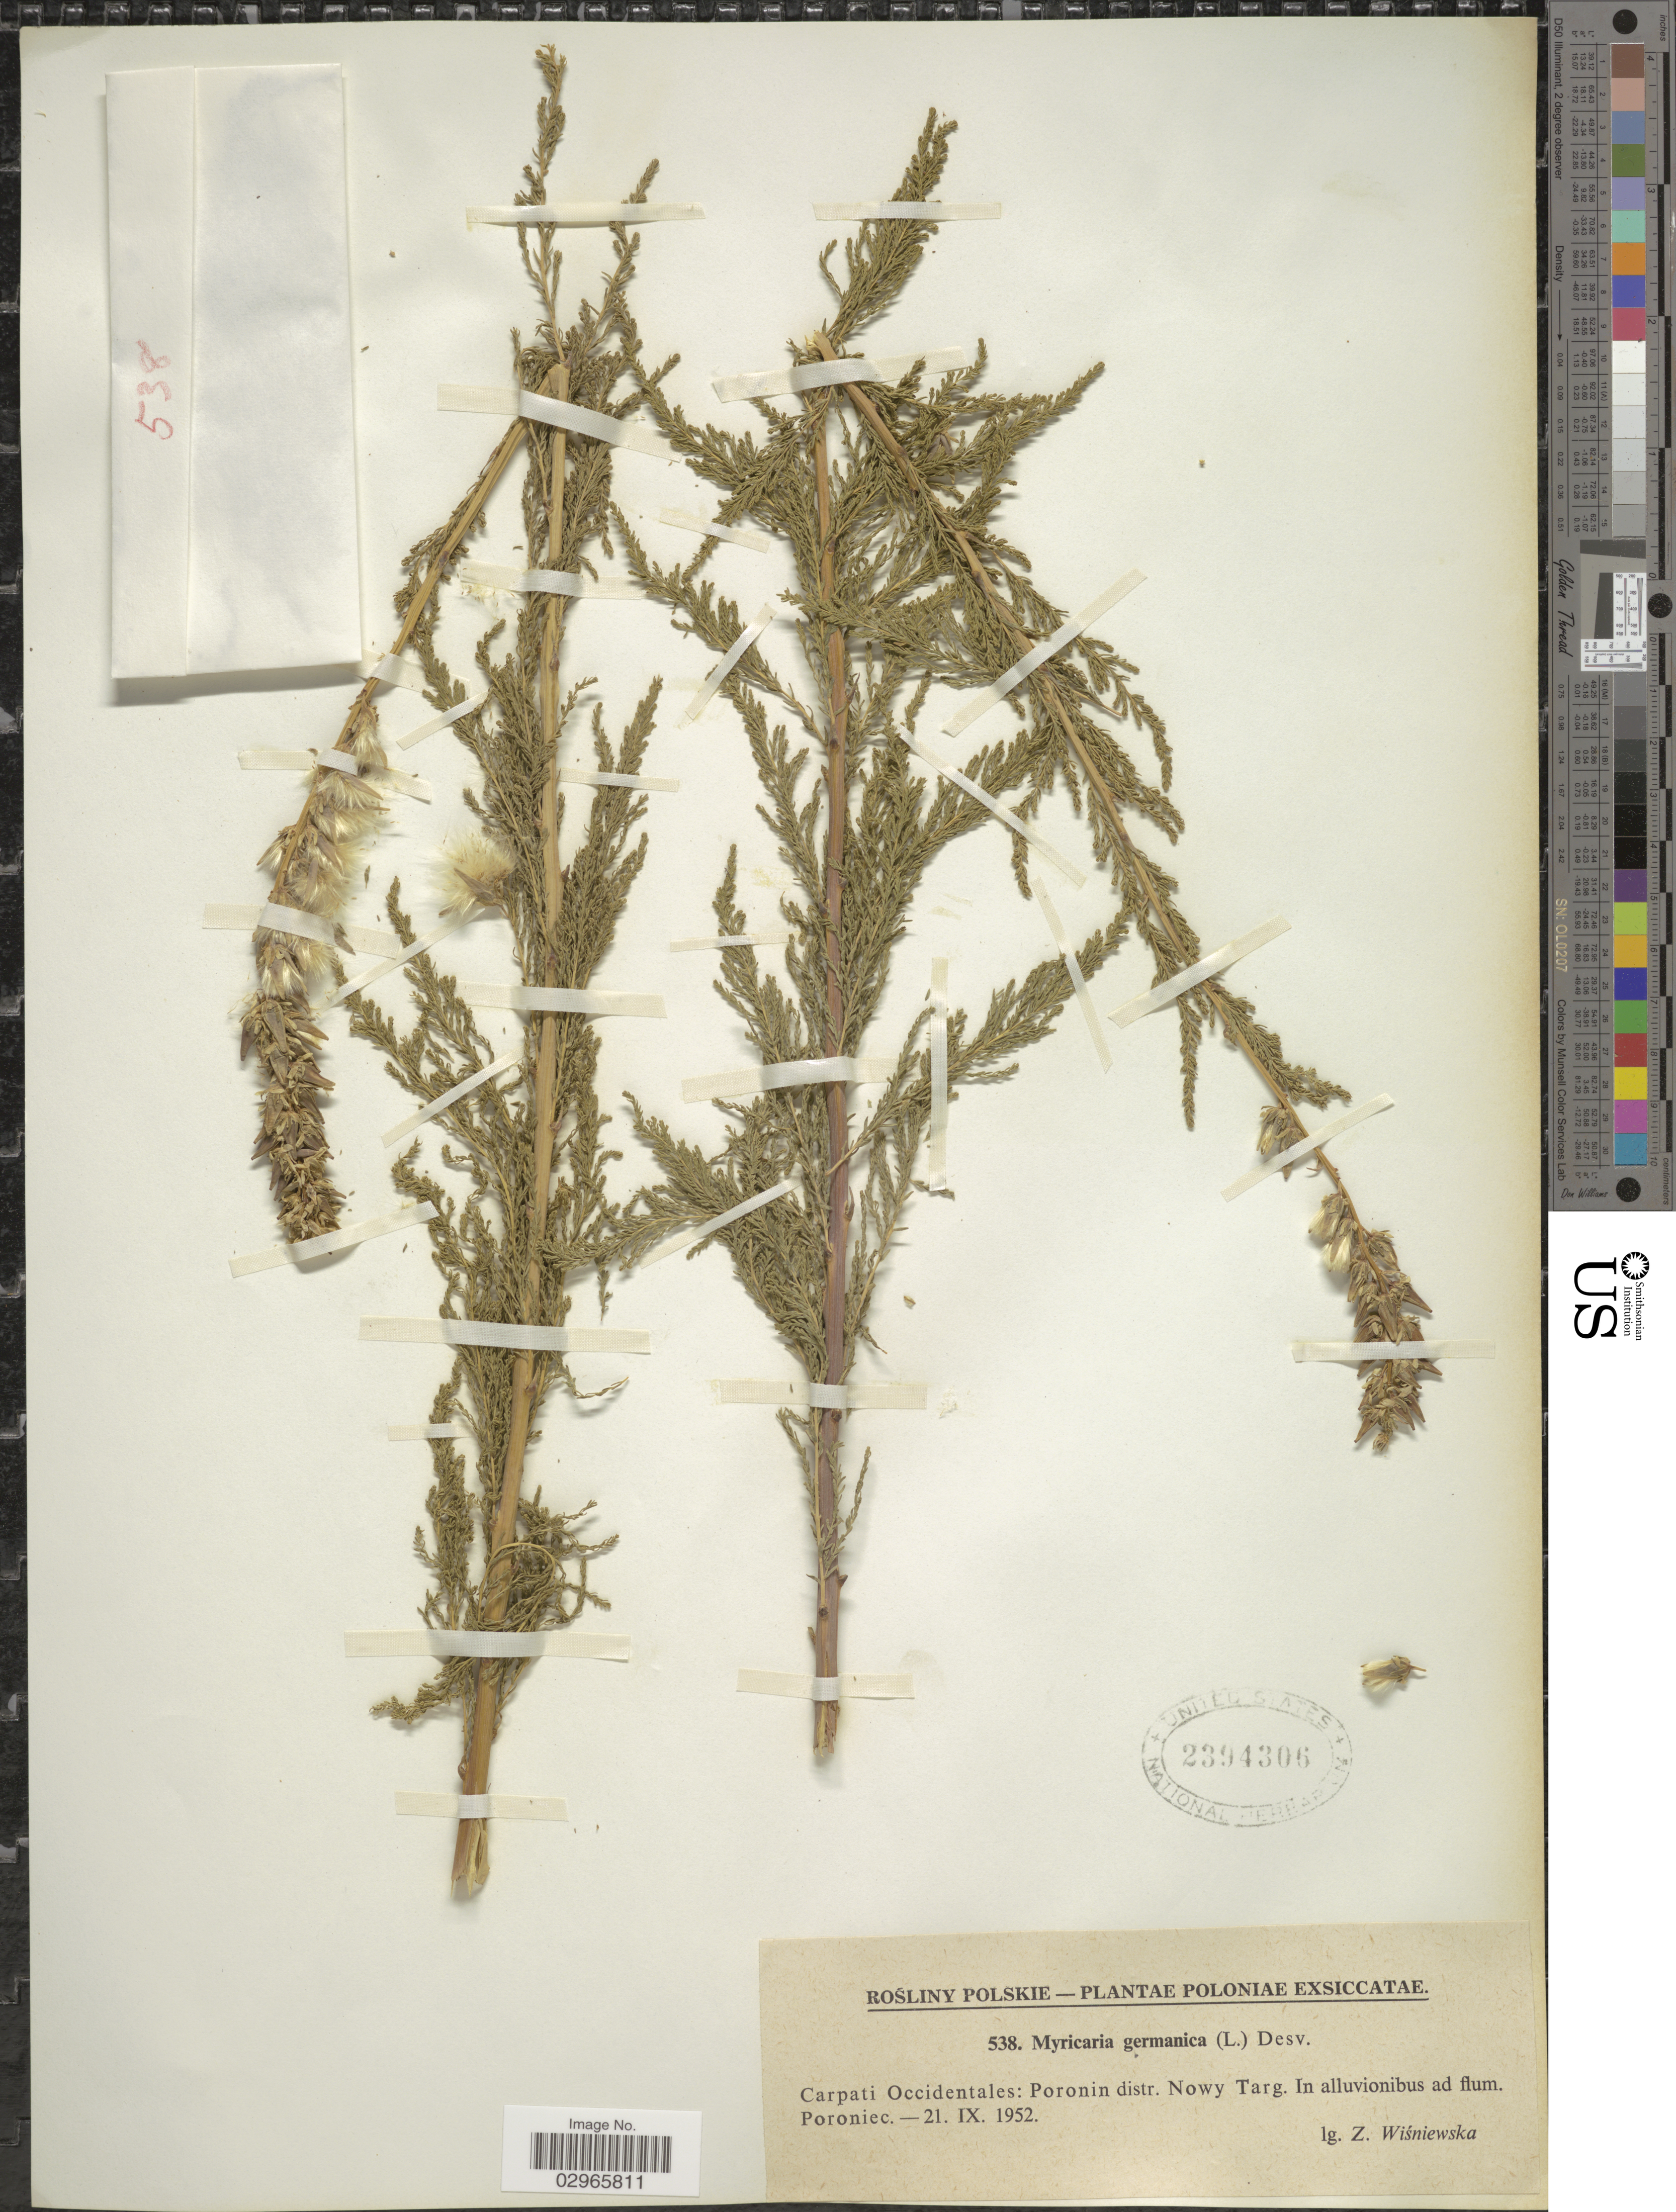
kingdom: Plantae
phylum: Tracheophyta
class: Magnoliopsida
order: Caryophyllales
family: Tamaricaceae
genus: Myricaria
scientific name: Myricaria germanica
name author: (L.) Desv.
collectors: Z. Wisniewska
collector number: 538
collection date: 1952-09-21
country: Poland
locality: Carpathi Occidentalis: Poronin distr. Nowy Targ. In alluvionibus ad flum. Poroniec.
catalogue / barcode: US 2394306